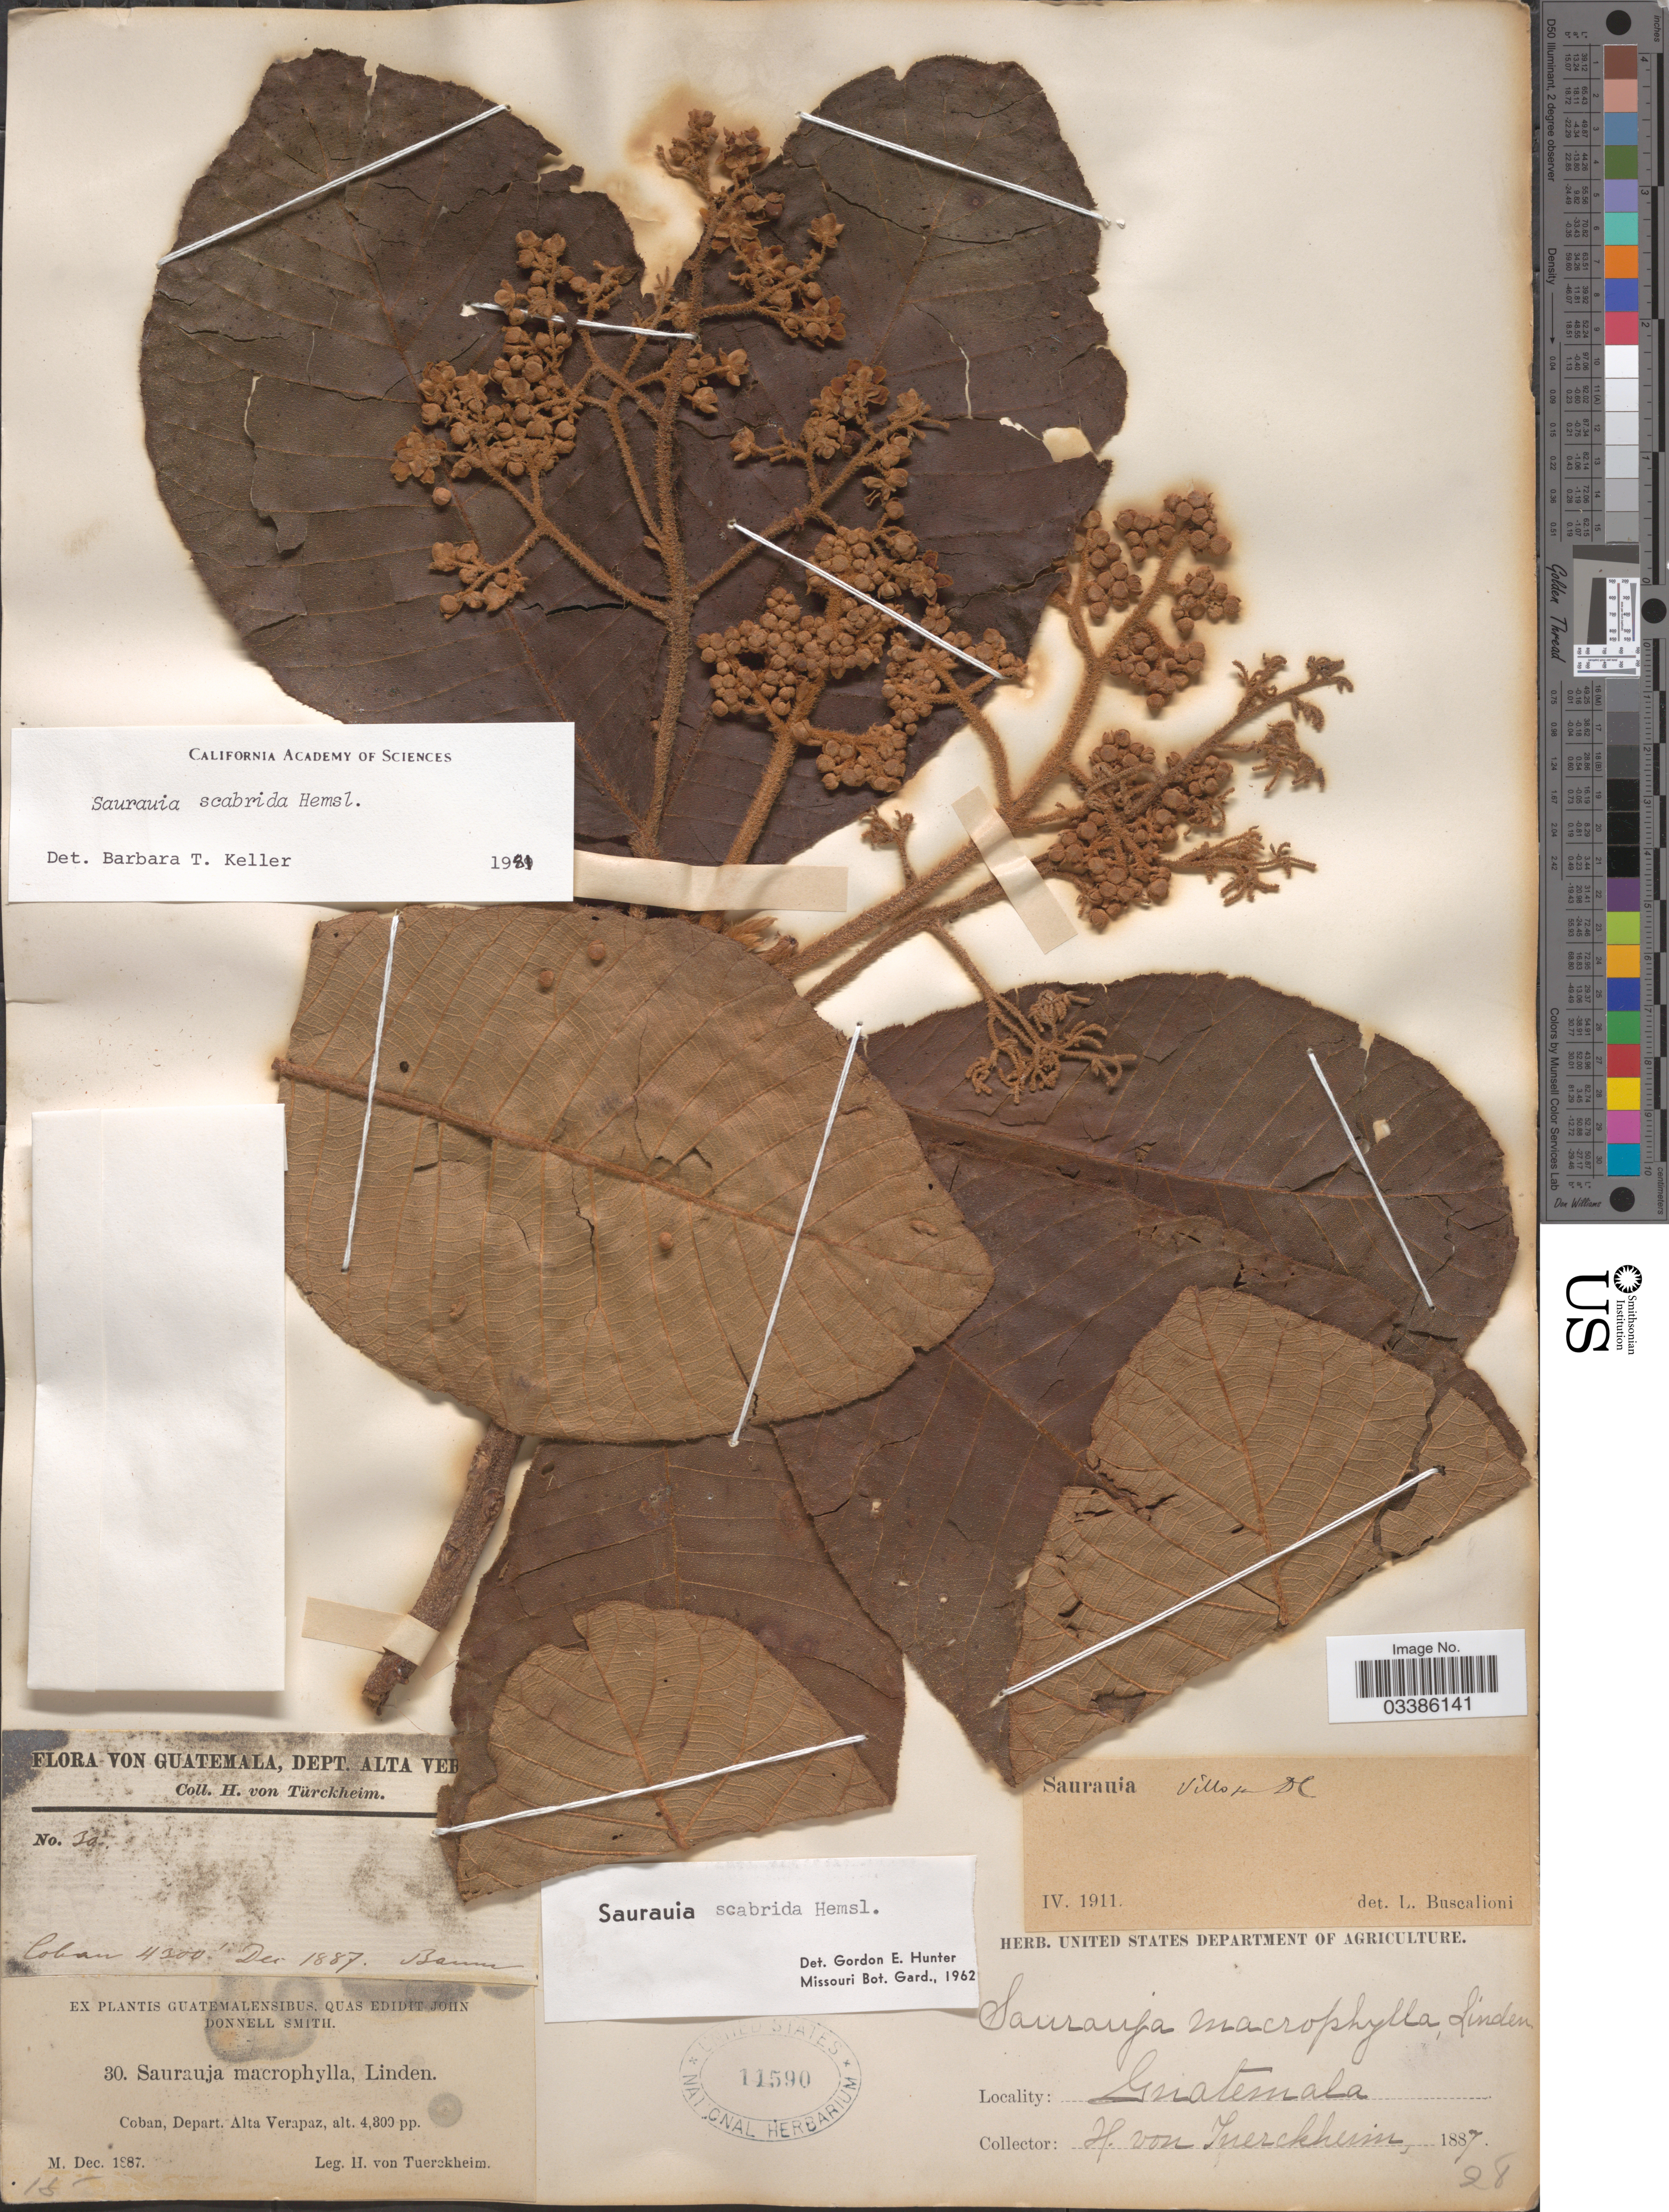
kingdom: Plantae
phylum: Tracheophyta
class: Magnoliopsida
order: Ericales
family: Actinidiaceae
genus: Saurauia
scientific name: Saurauia scabrida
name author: Hemsl.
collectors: H. von Türckheim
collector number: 30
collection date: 1887-12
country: Guatemala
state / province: Alta Verapaz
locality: Coban, Depart. Alta Verapaz.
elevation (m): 1311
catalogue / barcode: US 11590